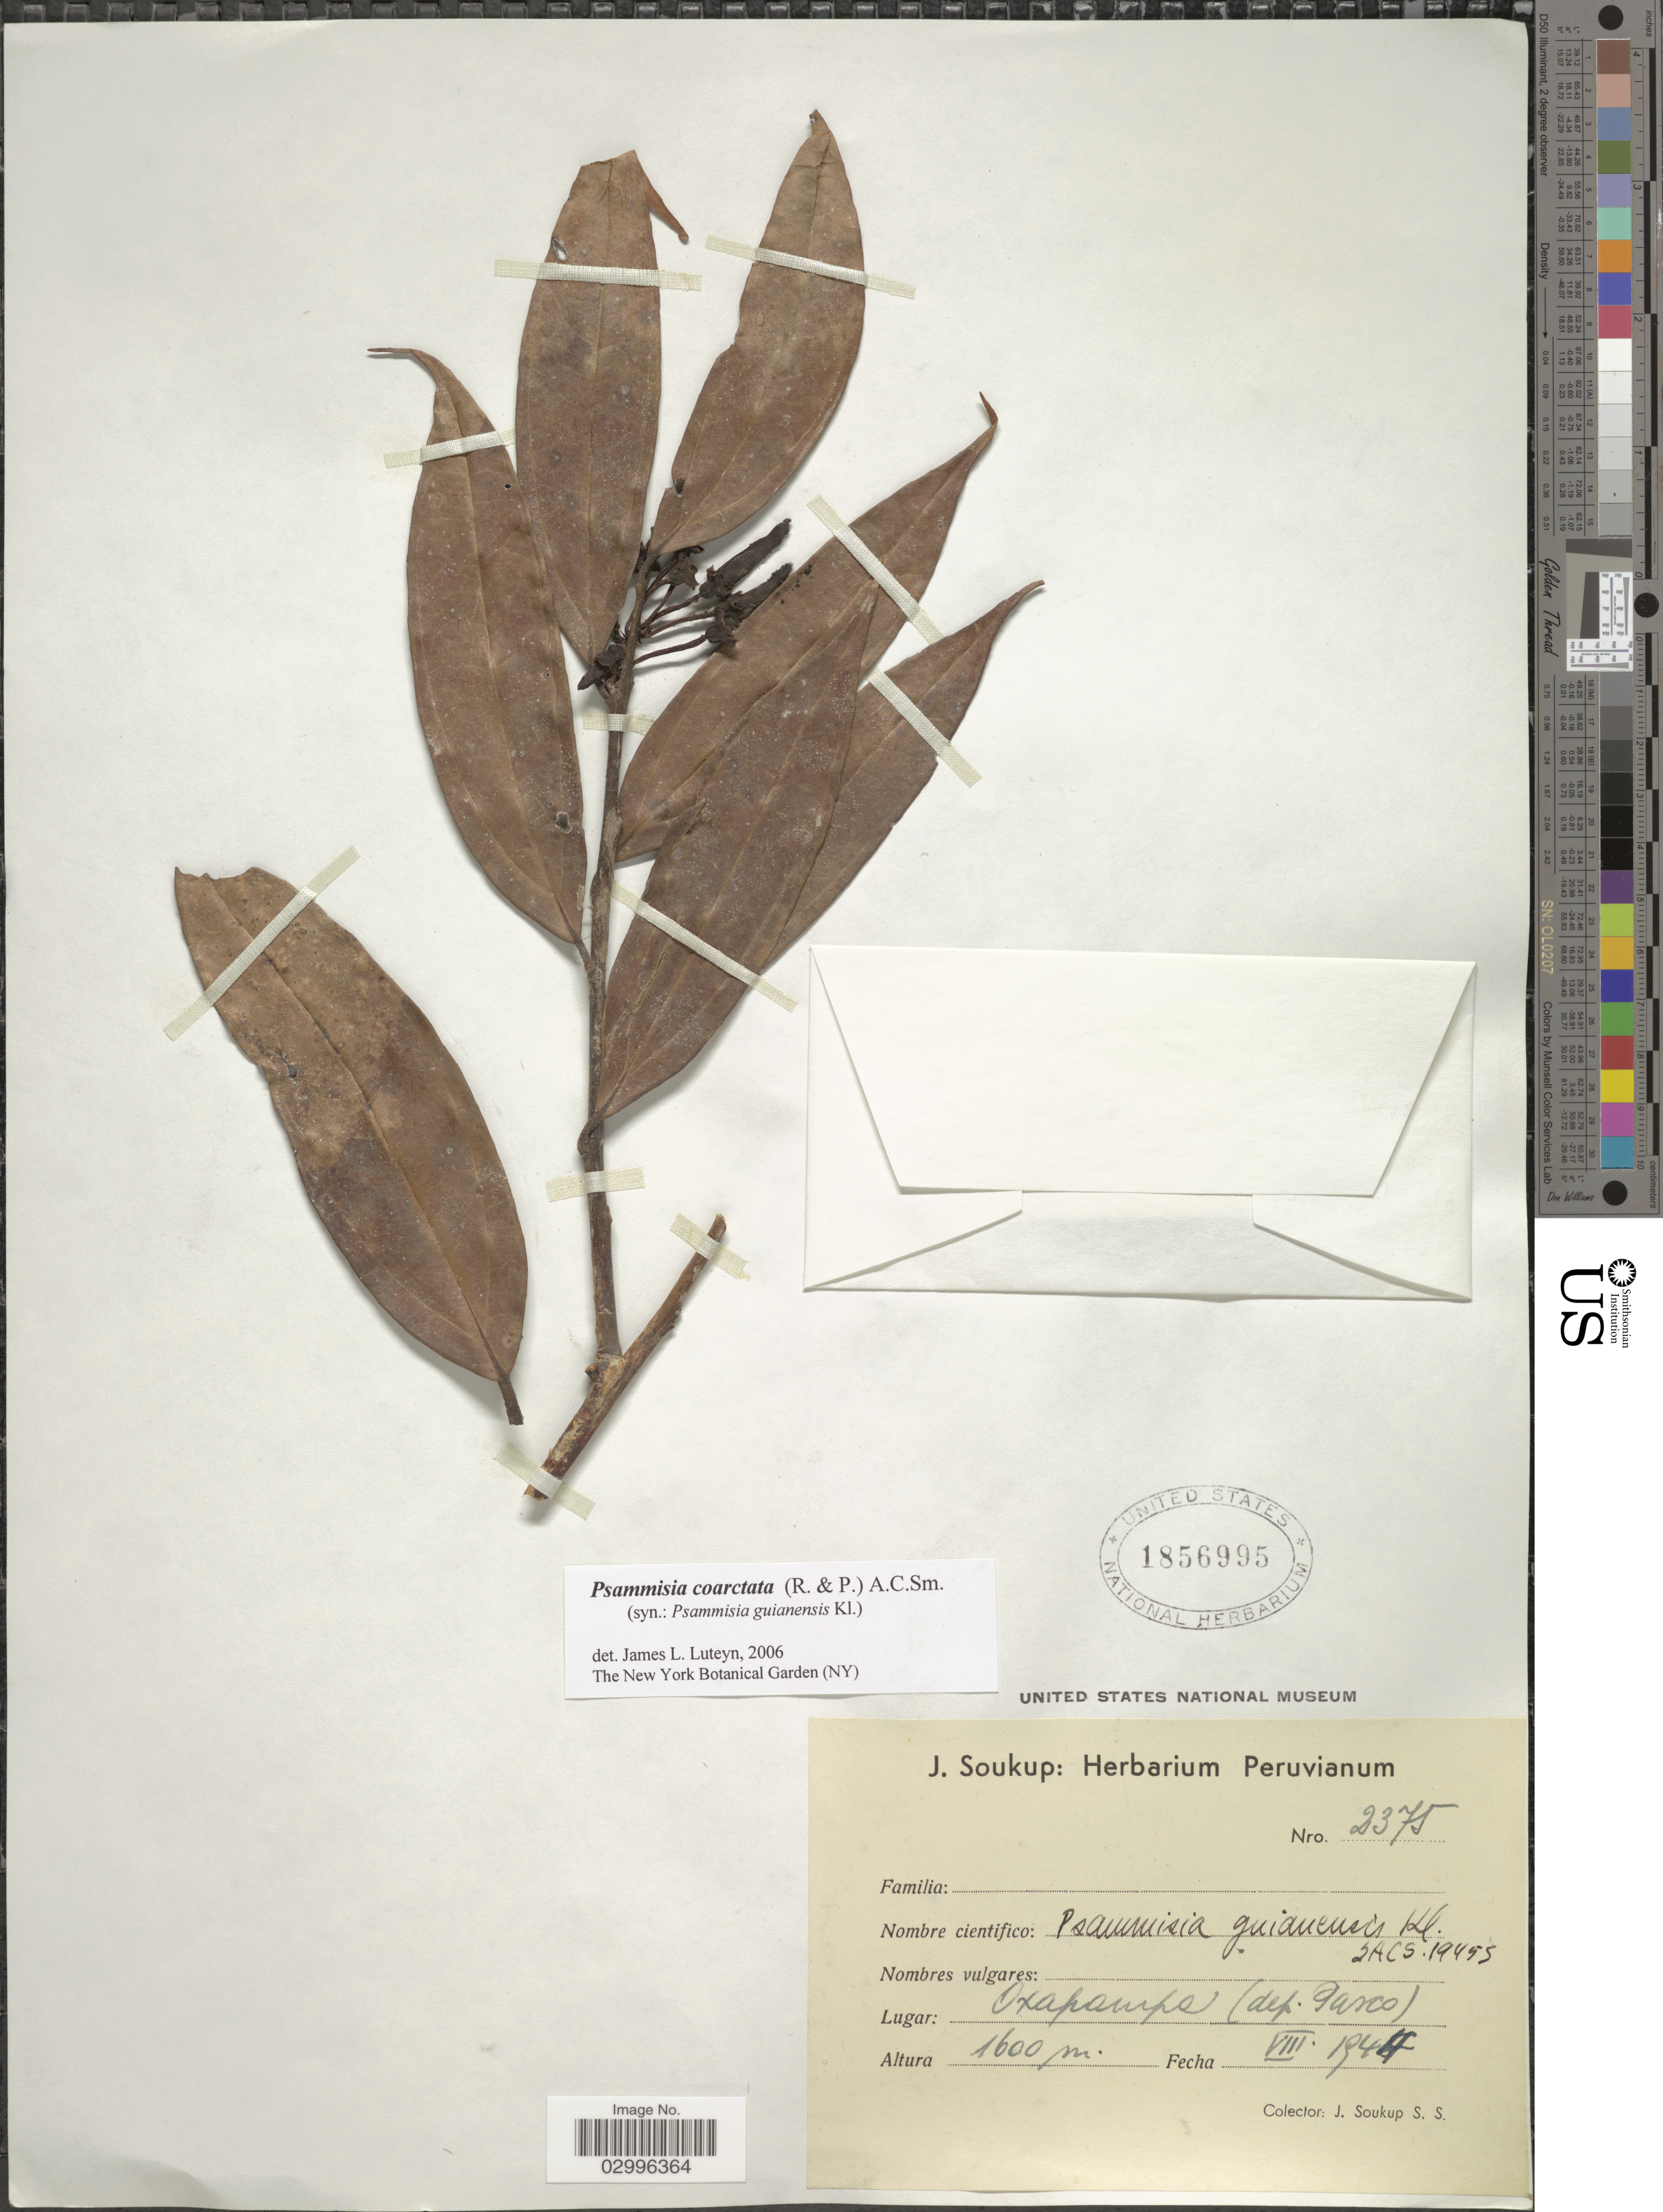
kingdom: Plantae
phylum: Tracheophyta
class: Magnoliopsida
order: Ericales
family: Ericaceae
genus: Psammisia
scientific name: Psammisia coarctata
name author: (Ruiz & Pav.) A.C. Sm.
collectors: J. Soukup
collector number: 2375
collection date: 1944-08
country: Peru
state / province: Pasco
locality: Oxapampa (dep. Oxapampa).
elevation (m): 1600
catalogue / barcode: US 1856995